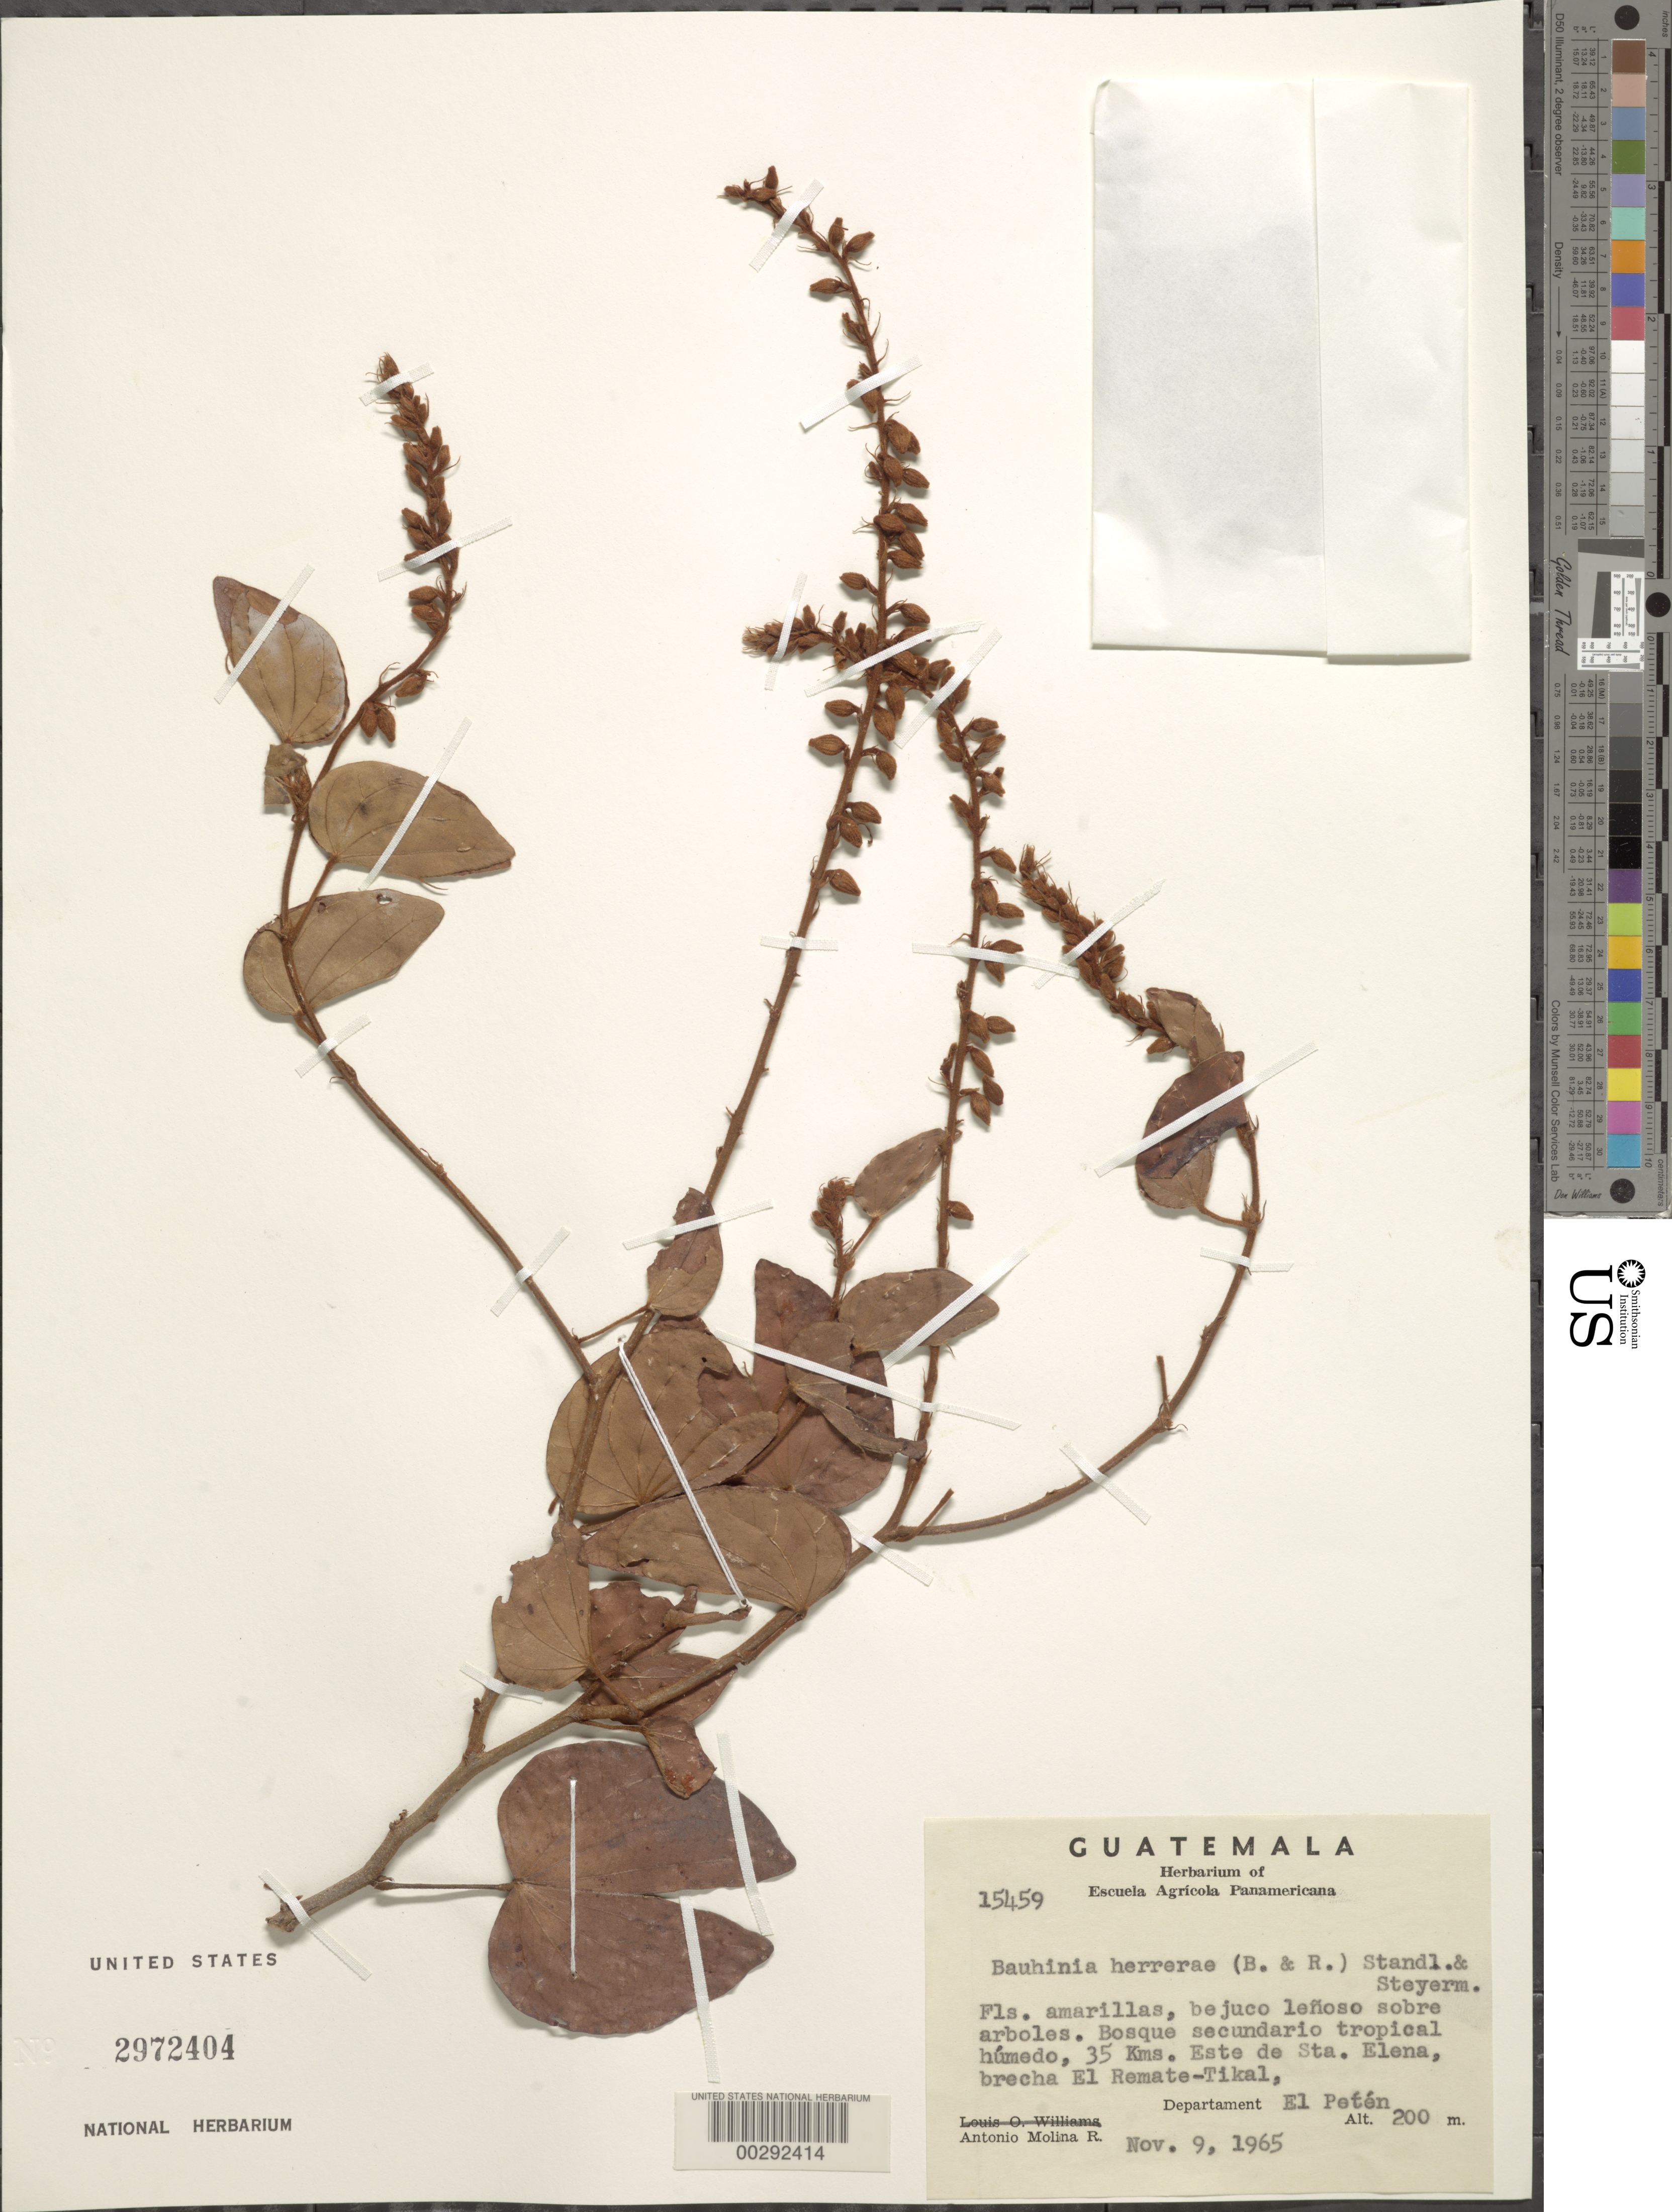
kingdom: Plantae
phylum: Tracheophyta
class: Magnoliopsida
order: Fabales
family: Fabaceae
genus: Bauhinia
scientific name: Bauhinia herrerae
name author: (Britton & Rose) Standl. & Steyerm.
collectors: A. Molina R.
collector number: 15459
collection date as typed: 09 Nov 1965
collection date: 1965-11-09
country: Guatemala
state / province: El Petén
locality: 35 km E of Santa Elena, brecha El Remate-Tikal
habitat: Secondary wet tropical forest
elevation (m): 200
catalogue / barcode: US 2972404